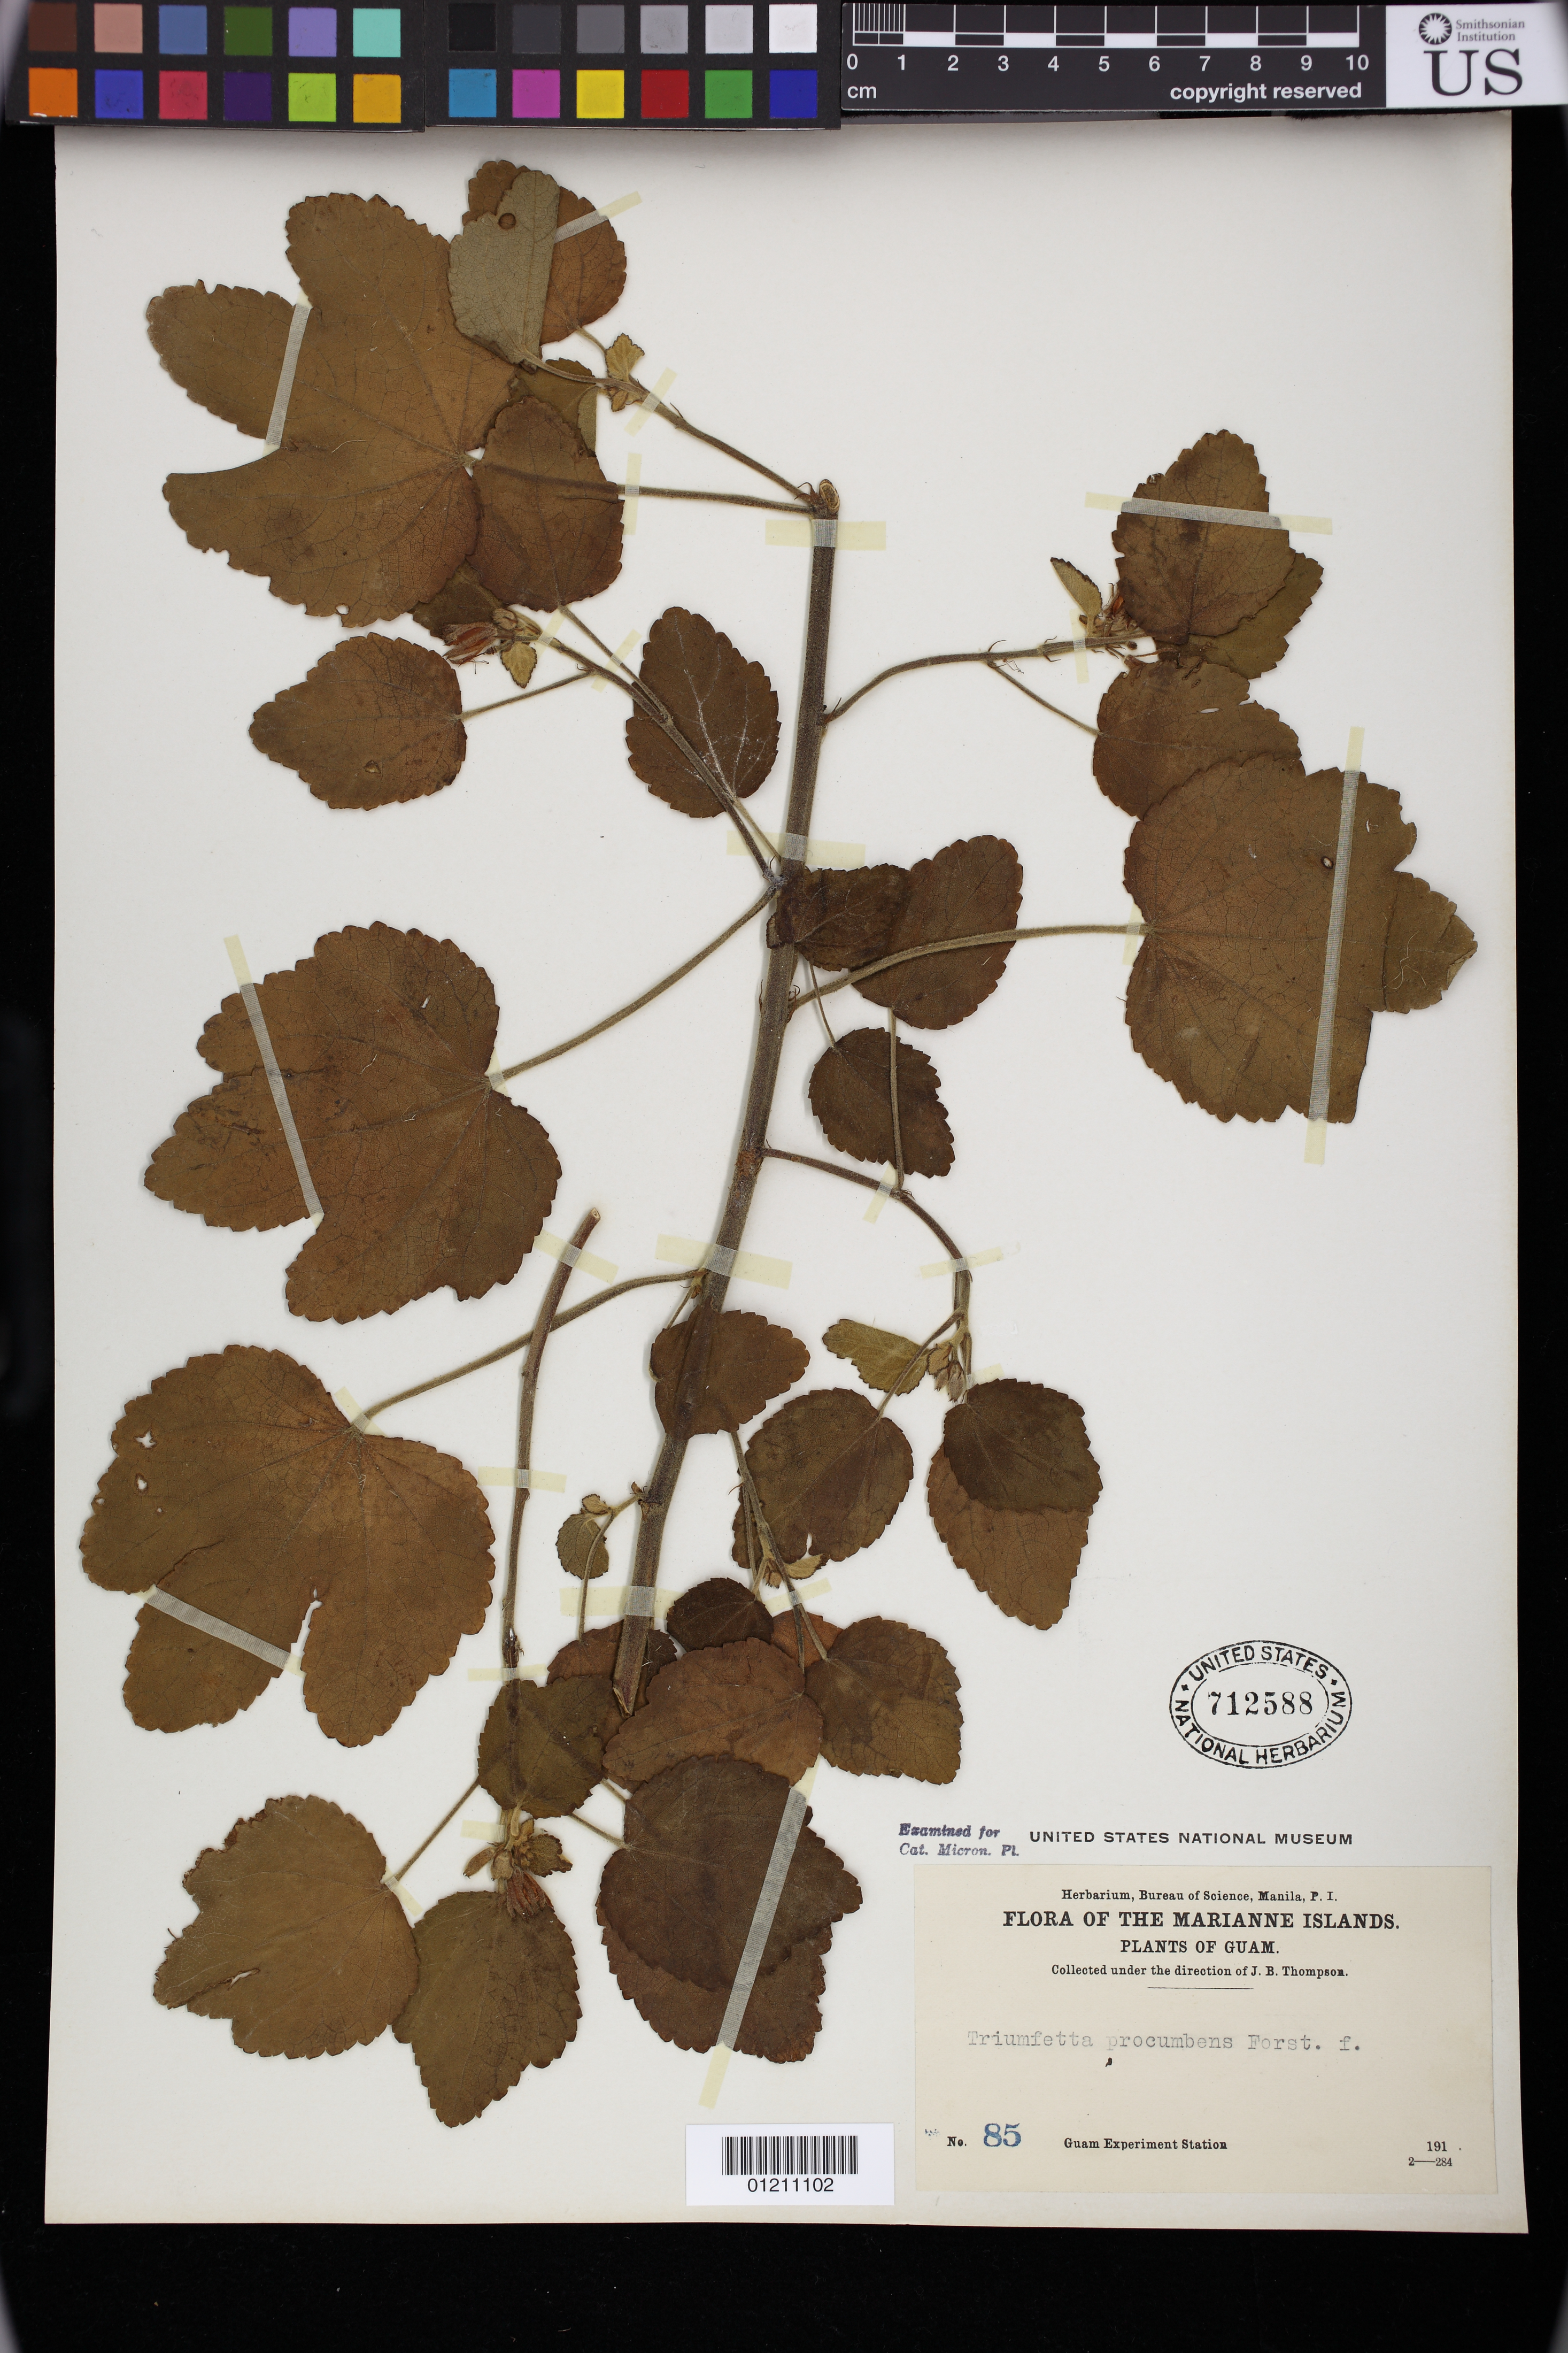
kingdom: Plantae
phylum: Tracheophyta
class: Magnoliopsida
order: Malvales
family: Malvaceae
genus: Triumfetta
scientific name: Triumfetta procumbens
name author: G. Forst.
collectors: J. B. Thompson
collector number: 85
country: Guam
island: Guam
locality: Marianne Islands: Guam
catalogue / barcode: US 712588